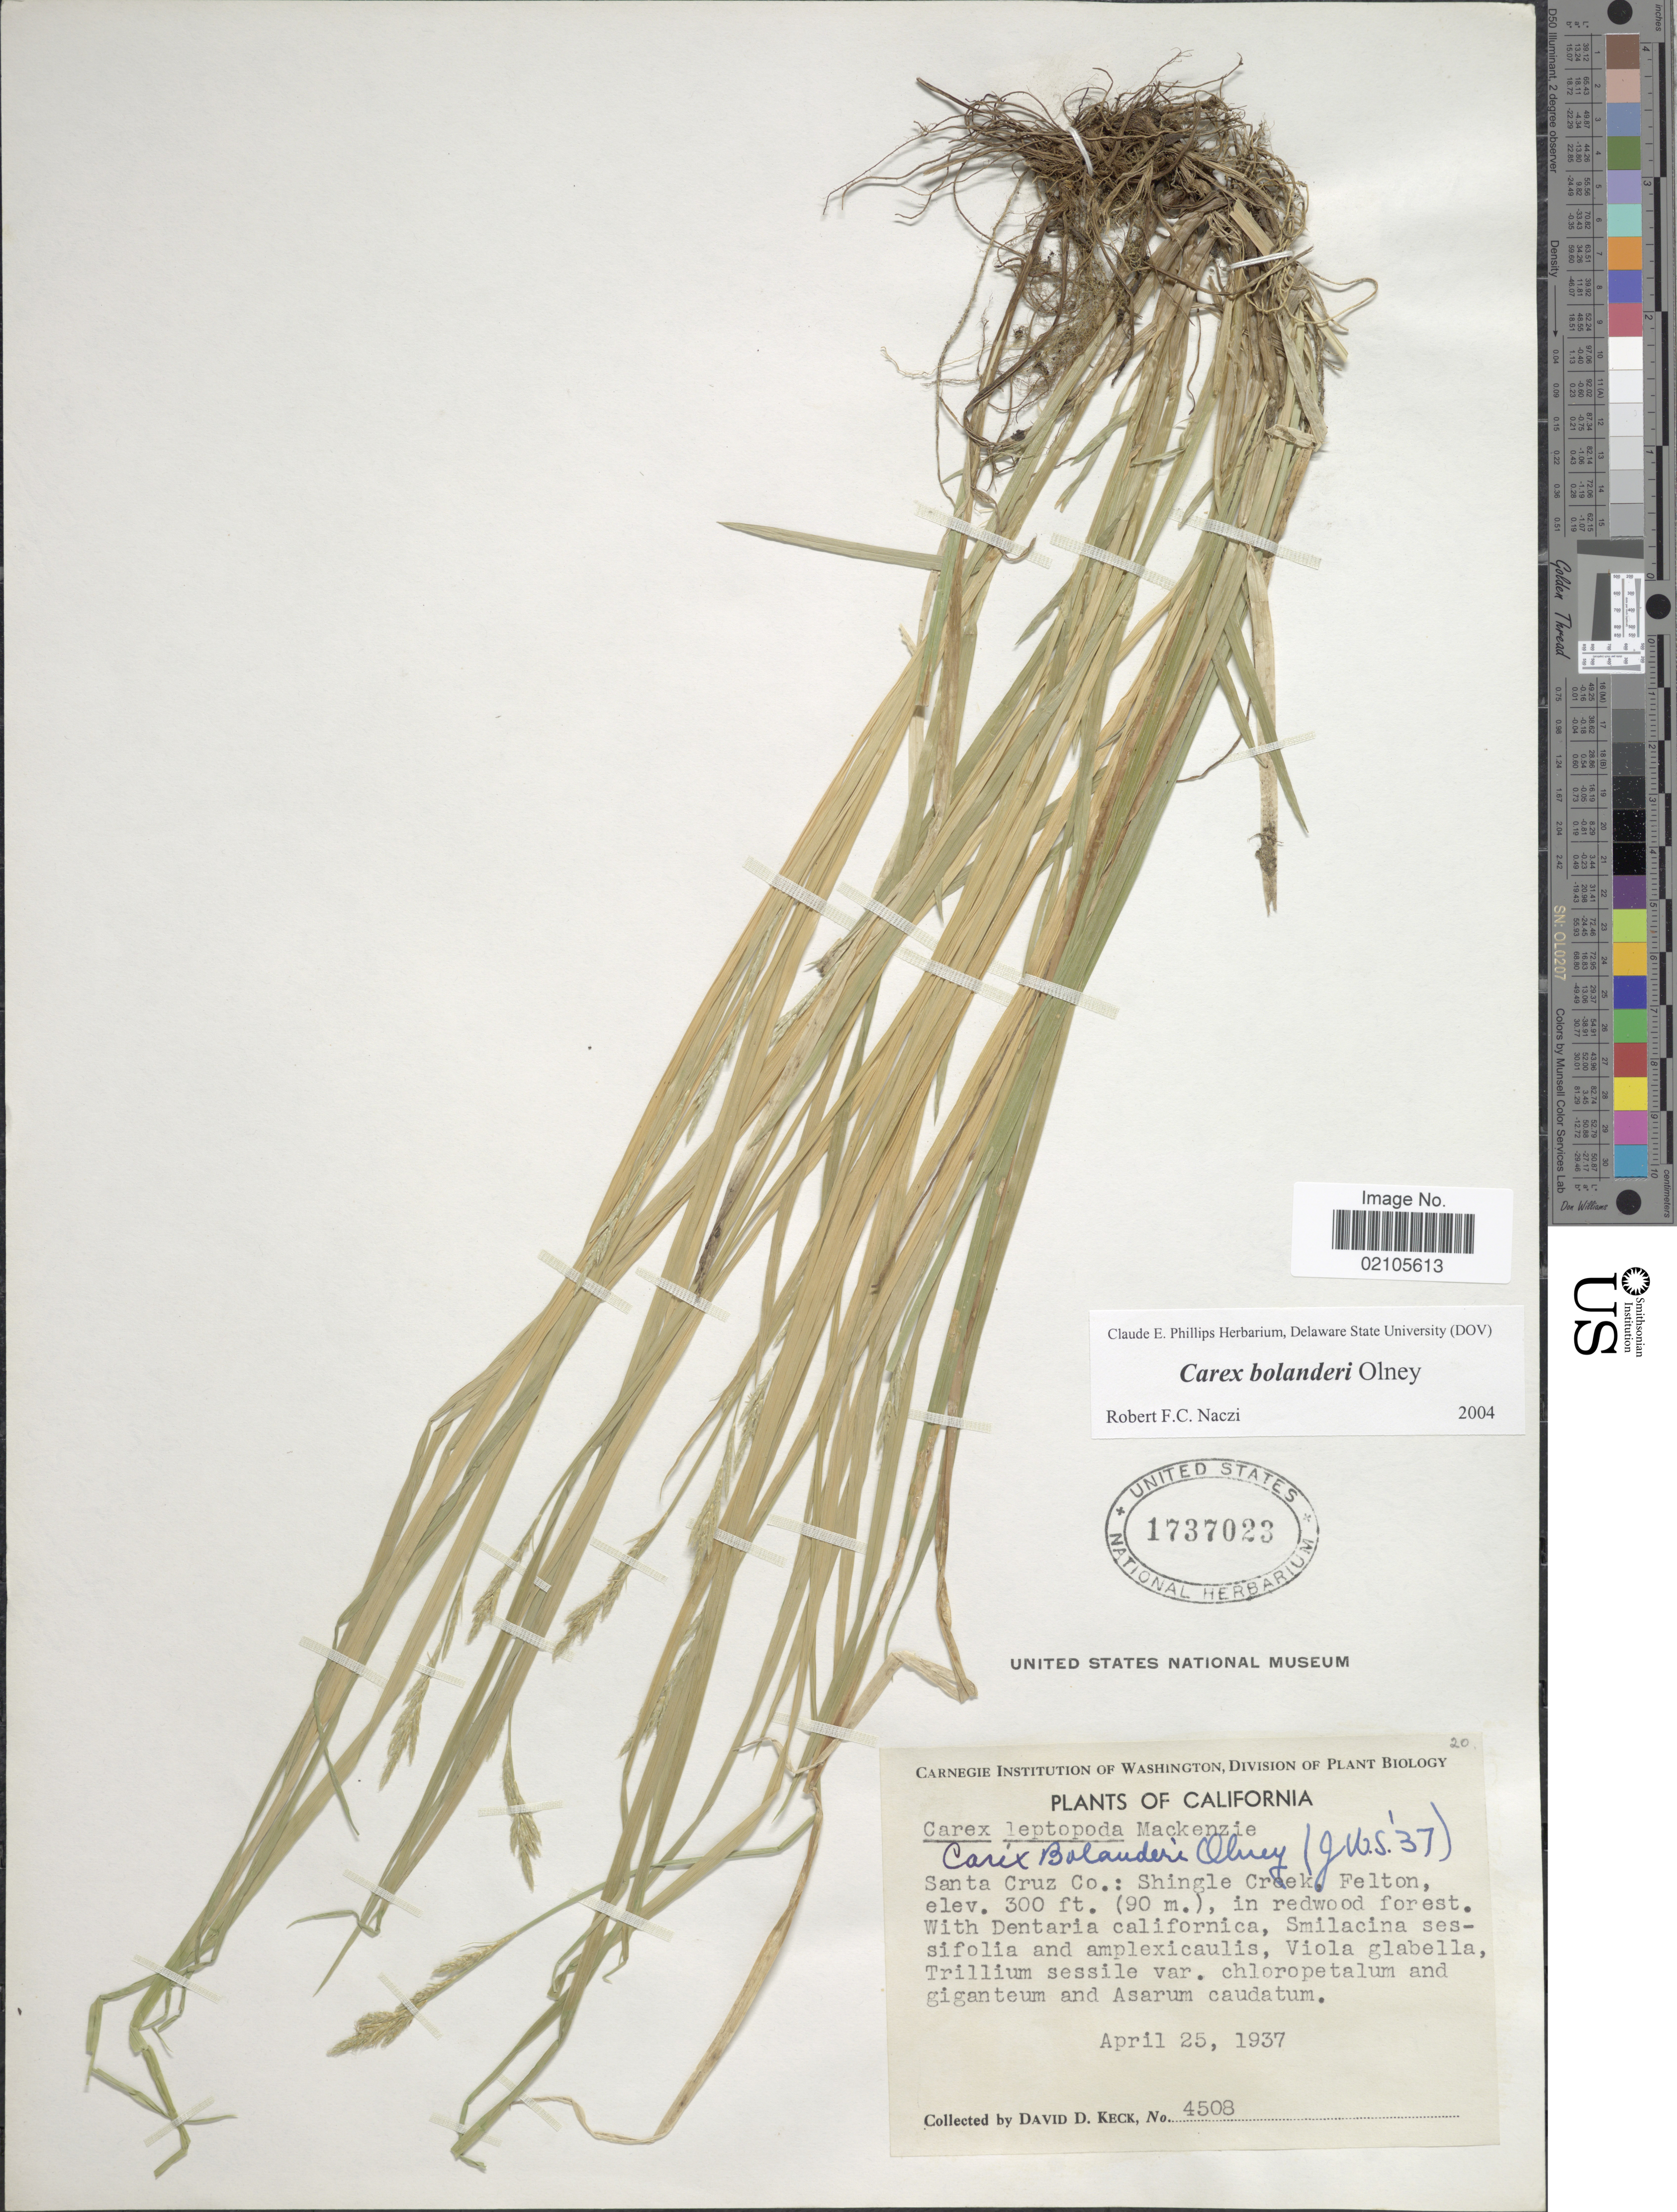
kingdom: Plantae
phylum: Tracheophyta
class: Liliopsida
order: Poales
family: Cyperaceae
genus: Carex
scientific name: Carex bolanderi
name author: Olney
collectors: D. D. Keck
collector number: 4508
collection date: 1937-04-25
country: United States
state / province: California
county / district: Santa Cruz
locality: Santa Cruz Co.: Shingle Creek, Felton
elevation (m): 91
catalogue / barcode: US 1737023